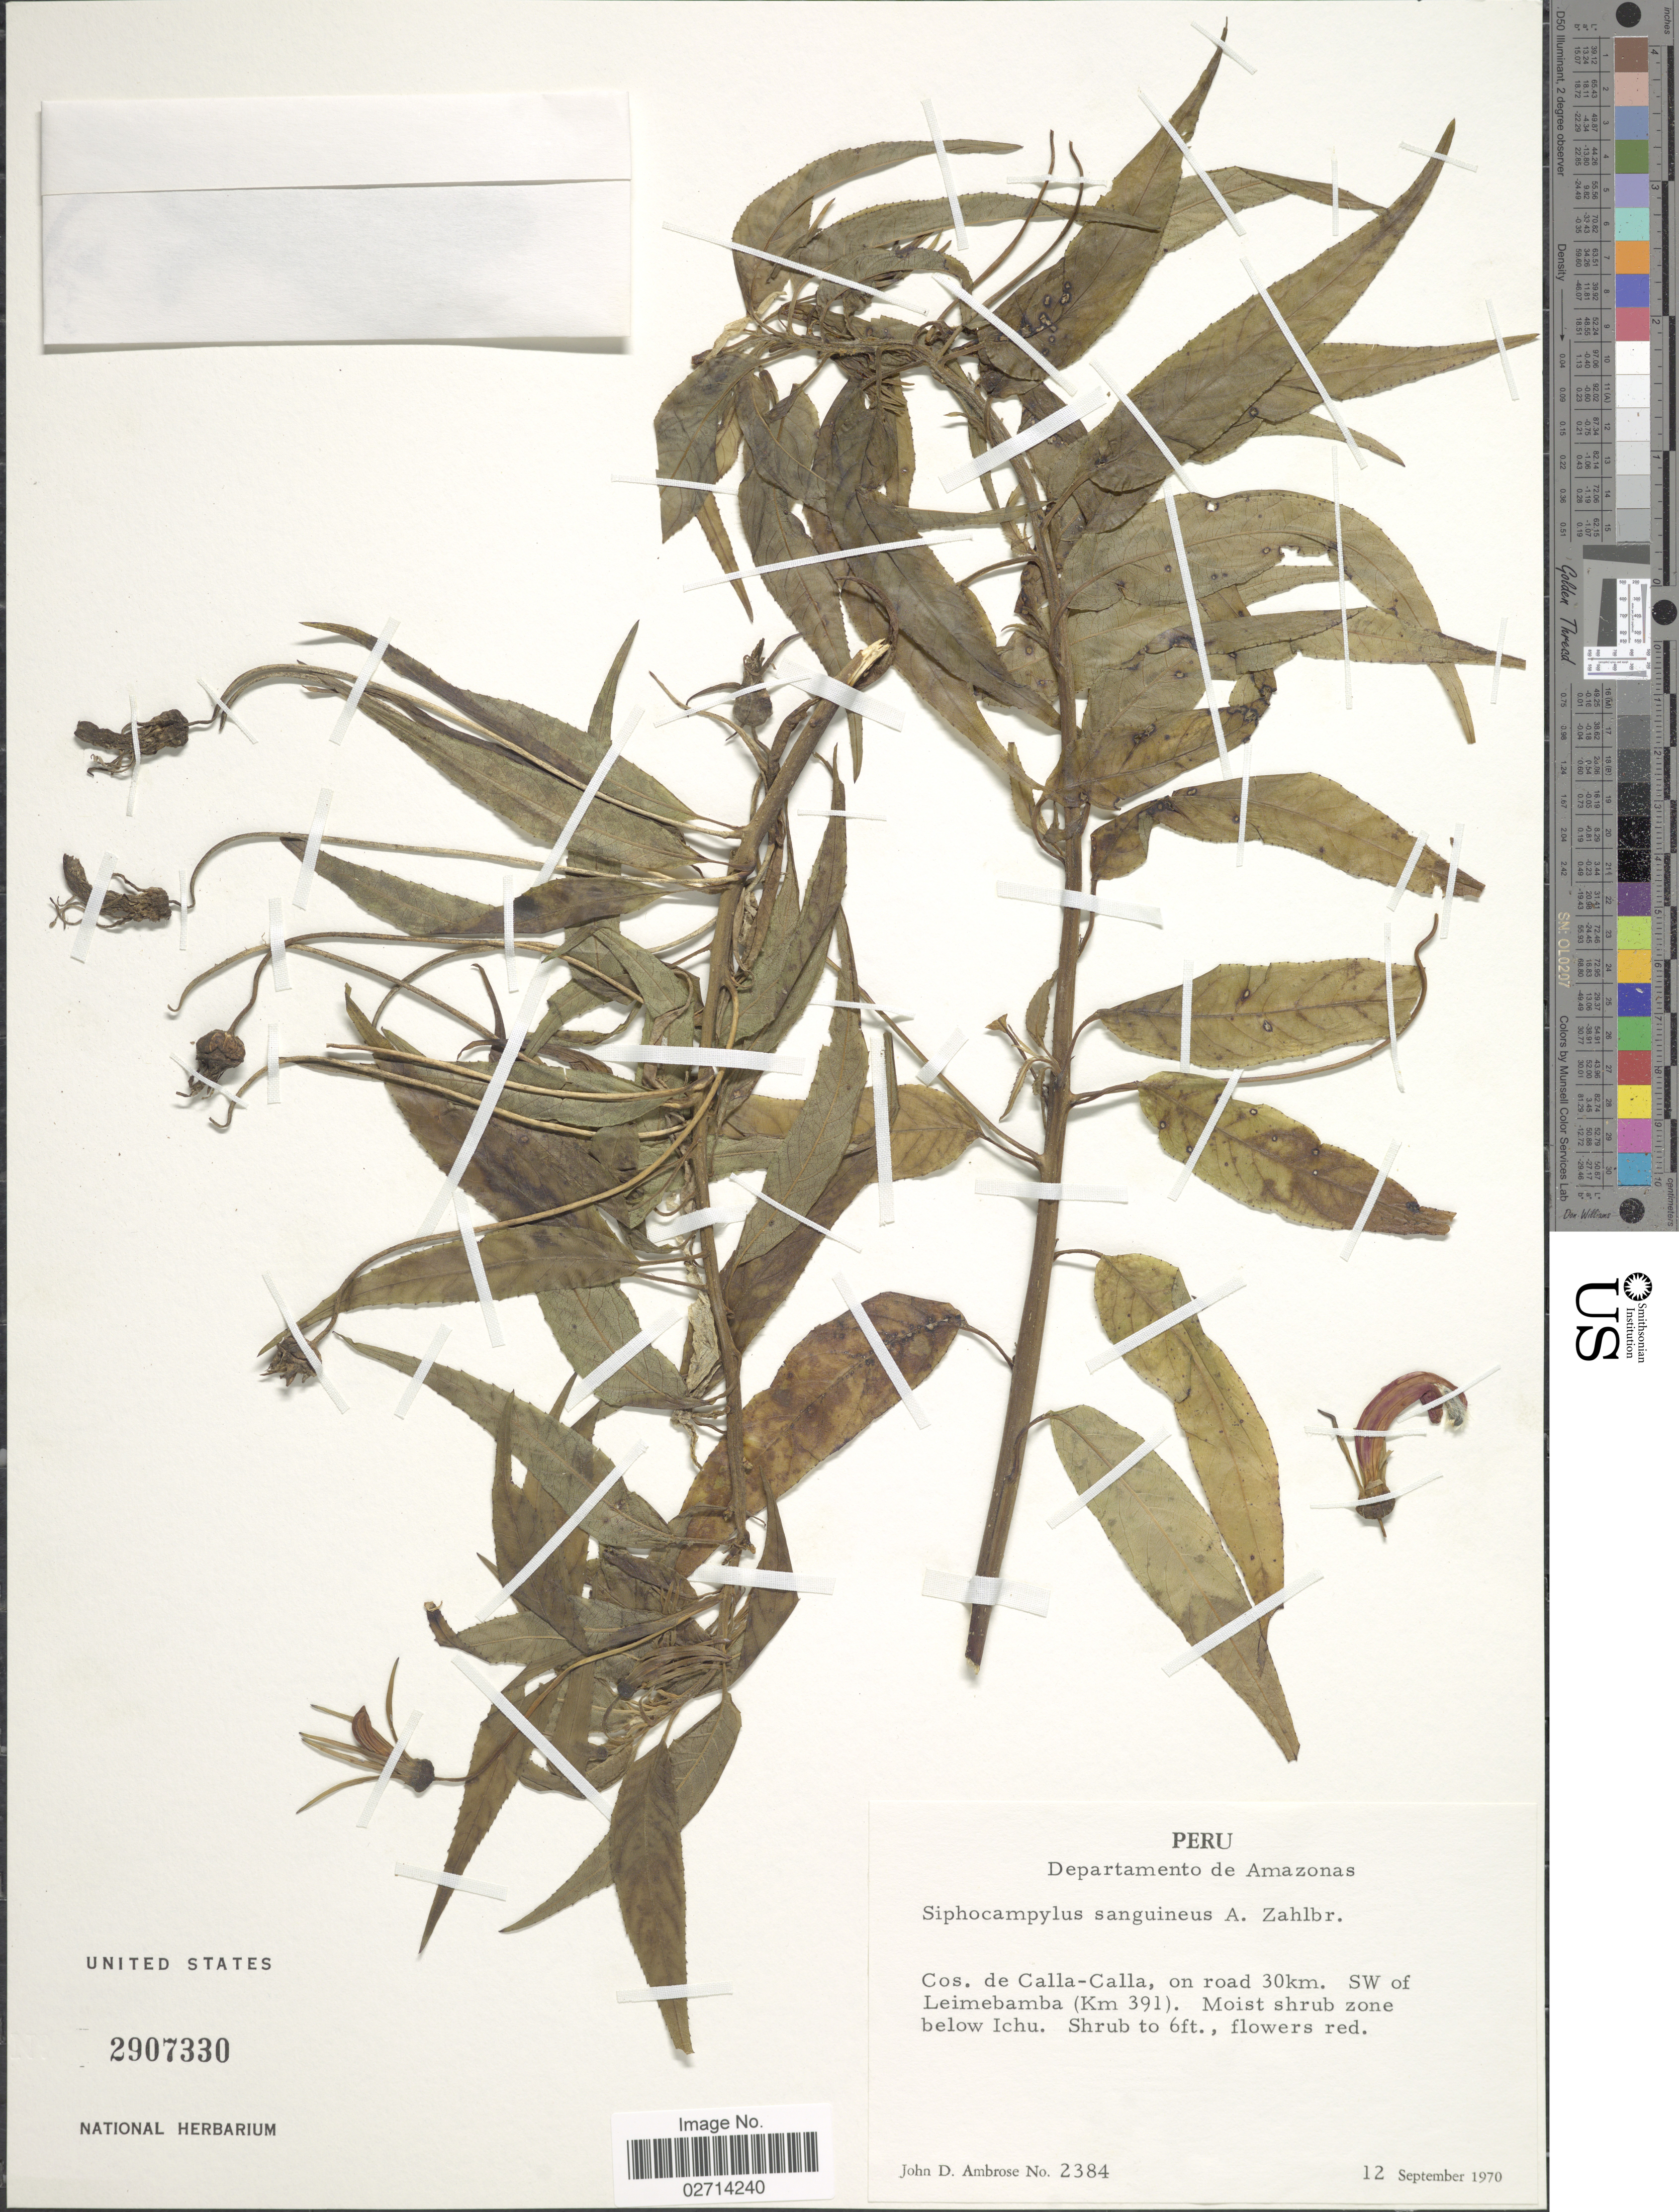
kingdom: Plantae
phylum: Tracheophyta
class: Magnoliopsida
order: Asterales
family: Campanulaceae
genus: Siphocampylus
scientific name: Siphocampylus sanguineus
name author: Zahlbr.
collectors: J. D. Ambrose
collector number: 2384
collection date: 1970-09-12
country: Peru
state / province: Amazonas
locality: Cos. de Calla-Calla, on road 30km. SW of Leimebamba (Km 391), Moist shrub zone below Ichu.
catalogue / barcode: US 2907330